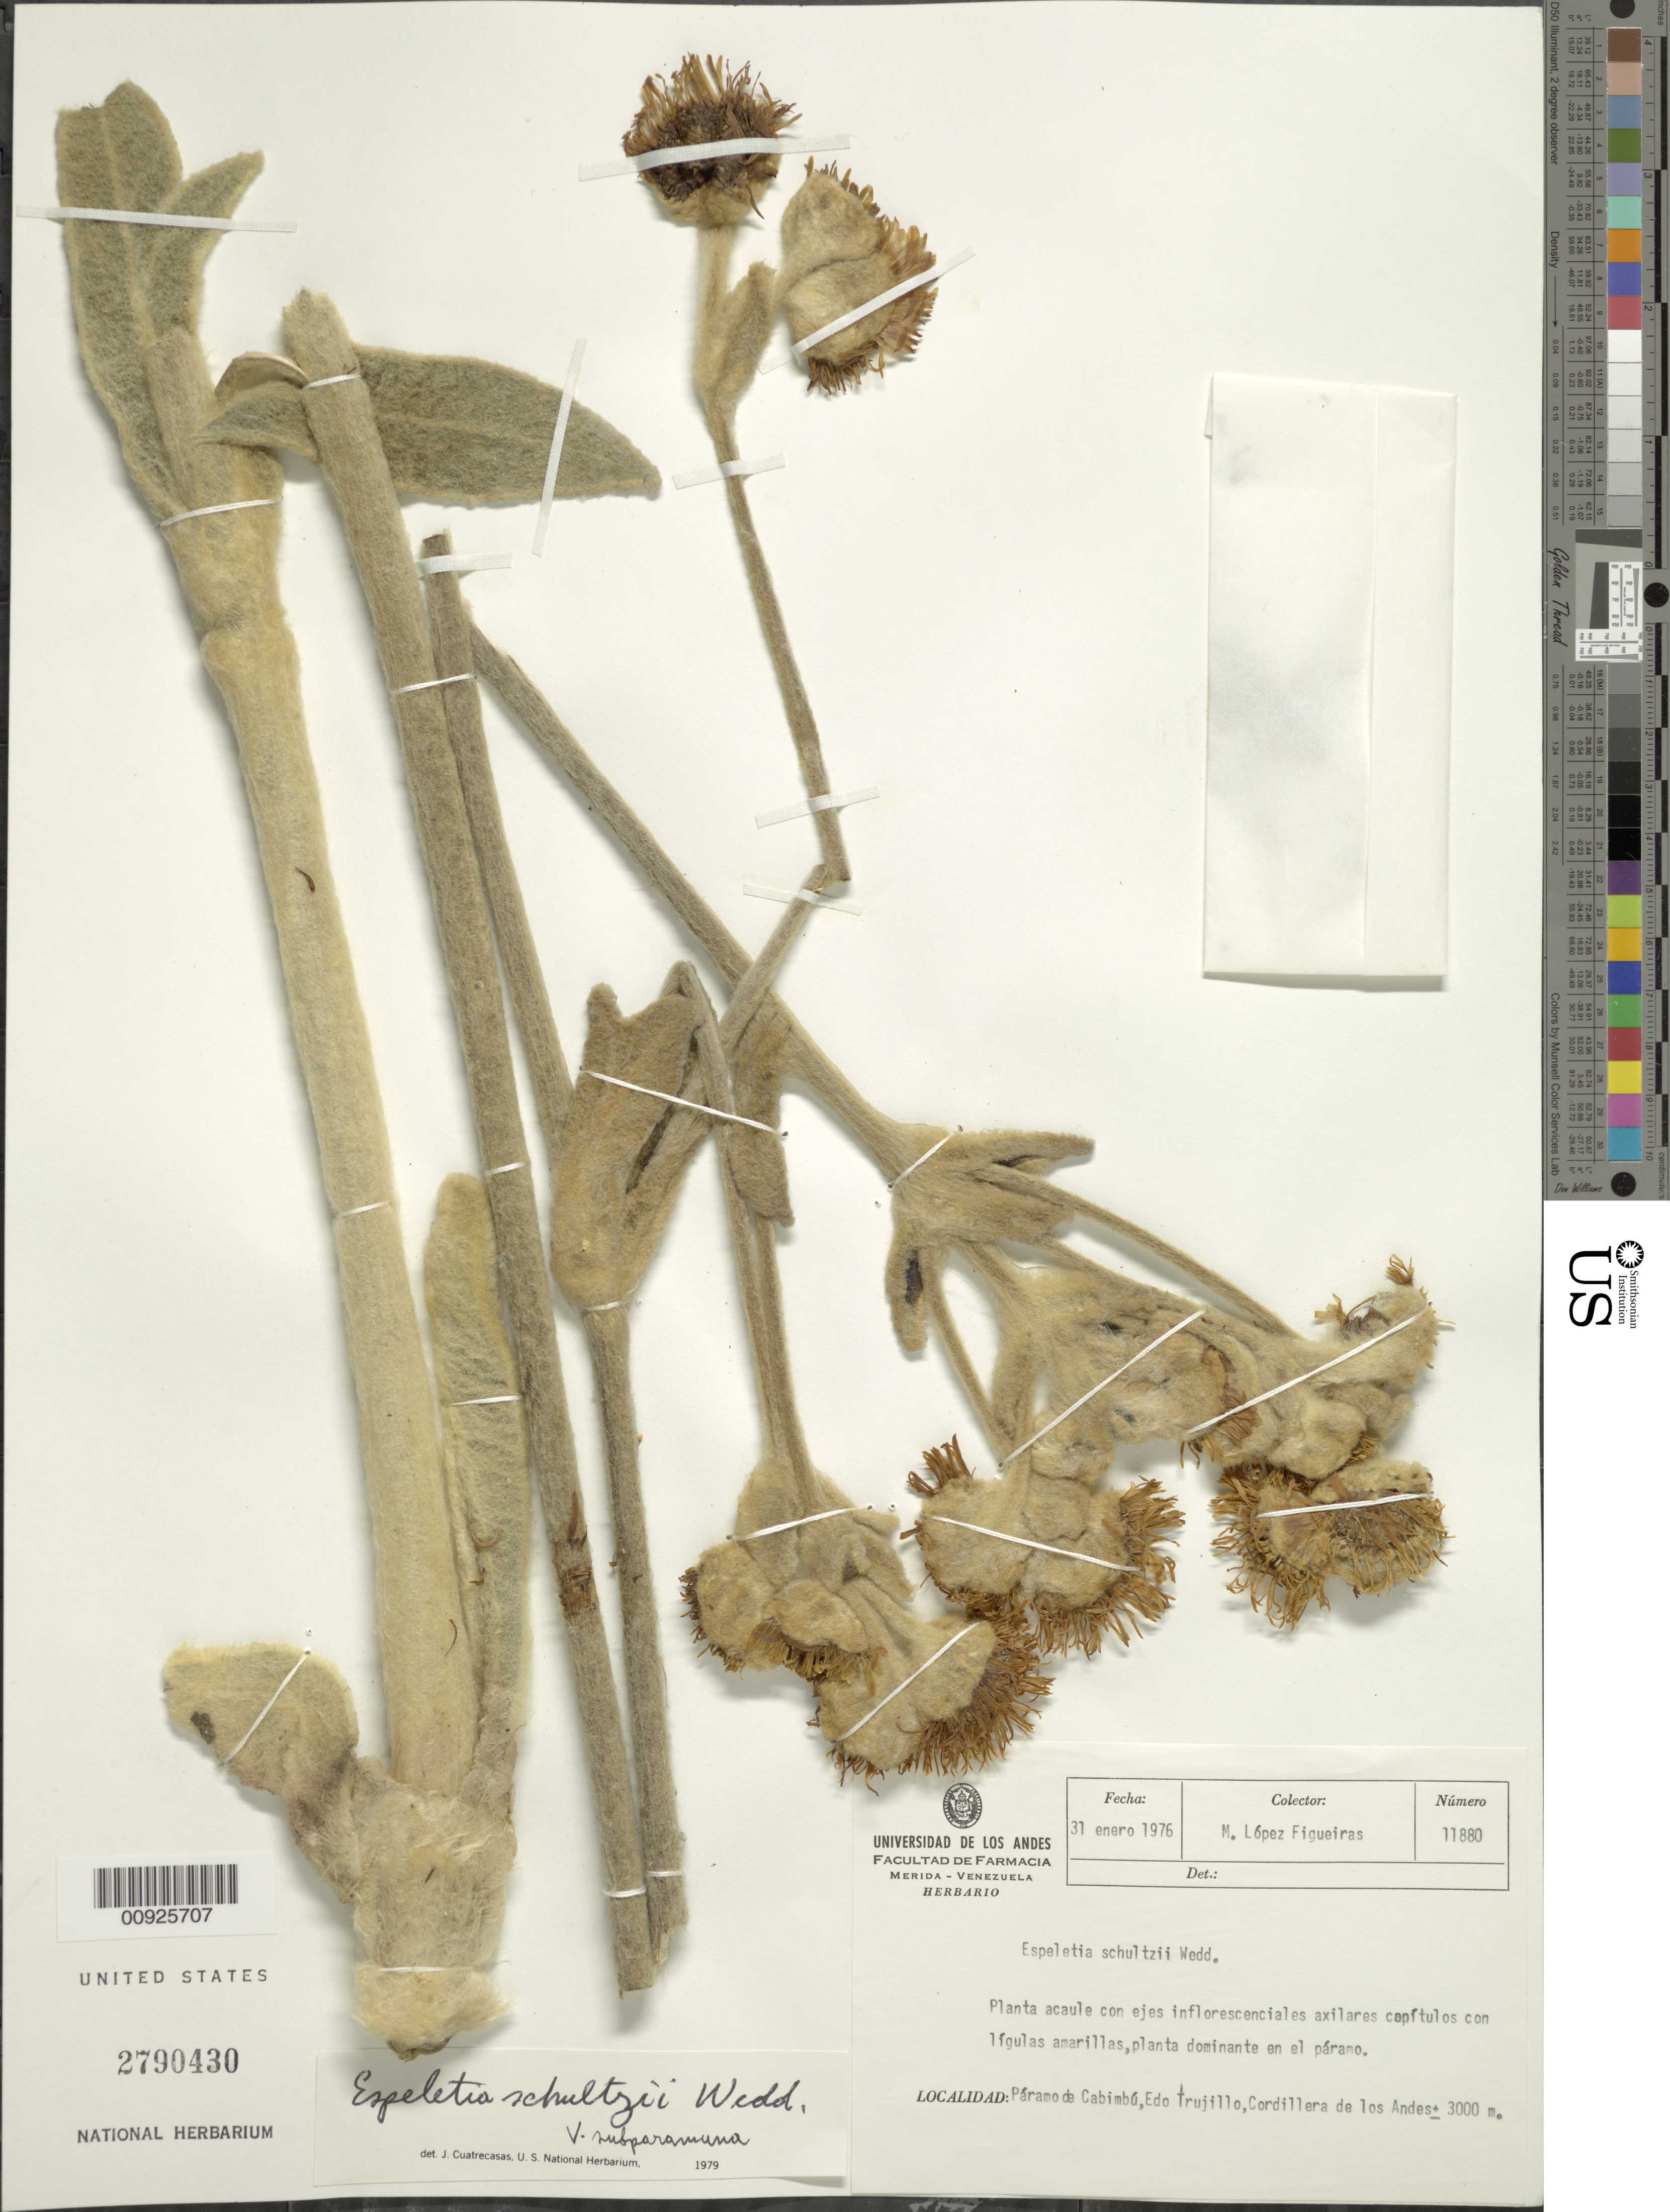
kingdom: Plantae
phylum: Tracheophyta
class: Magnoliopsida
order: Asterales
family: Asteraceae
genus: Espeletia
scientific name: Espeletia schultzii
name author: Wedd.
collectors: M. López Figueiras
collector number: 11880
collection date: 1976-01-31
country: Venezuela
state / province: Trujillo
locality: P. de Cabimbú. Páramo de Cabimbú, Cordillera de los Andes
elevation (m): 3000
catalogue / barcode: US 2790430